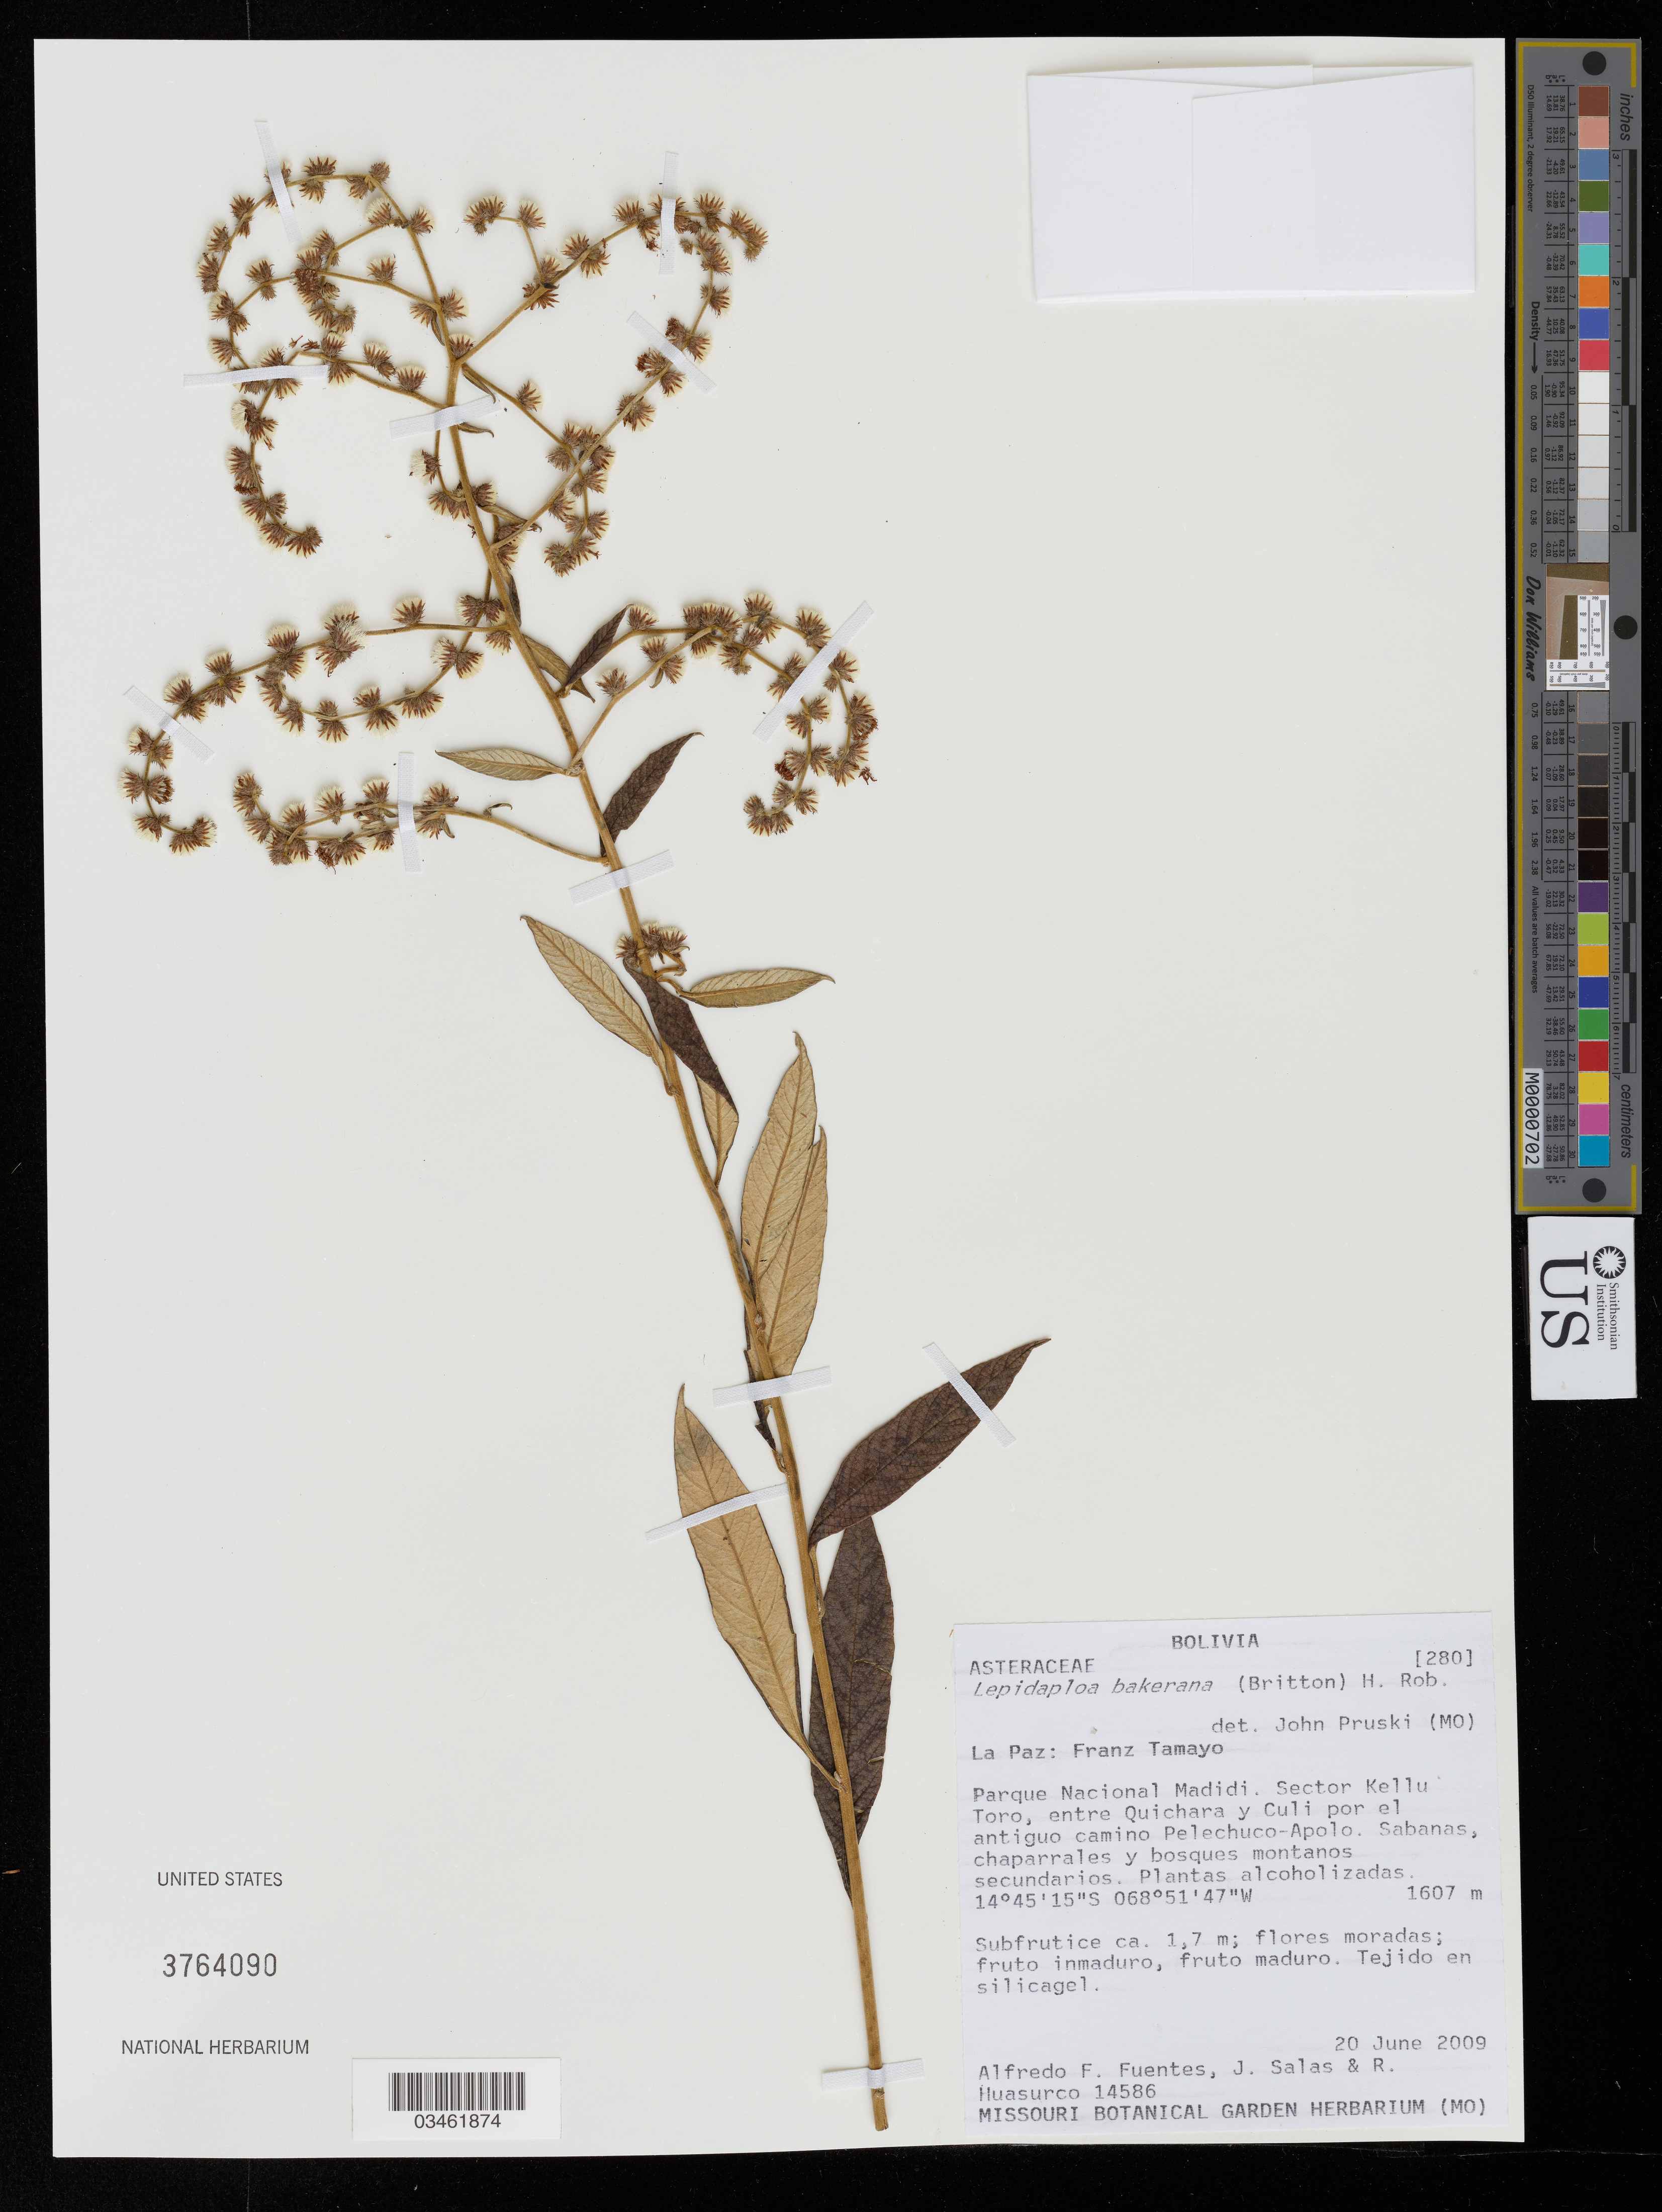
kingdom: Plantae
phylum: Tracheophyta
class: Magnoliopsida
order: Asterales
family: Asteraceae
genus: Lepidaploa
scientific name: Lepidaploa bakerana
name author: (Britton) H. Rob.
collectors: A. F. Fuentes, J. Salas & R. Huasurco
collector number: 14586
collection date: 2009-06-20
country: Bolivia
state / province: La Paz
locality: Franz Tamayo. Parque Nacional Madidi. Sector Kellu Toro, entre Quichara y Culi por el antiguo camino Pelechuco-Apolo.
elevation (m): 1607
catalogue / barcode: US 3764090